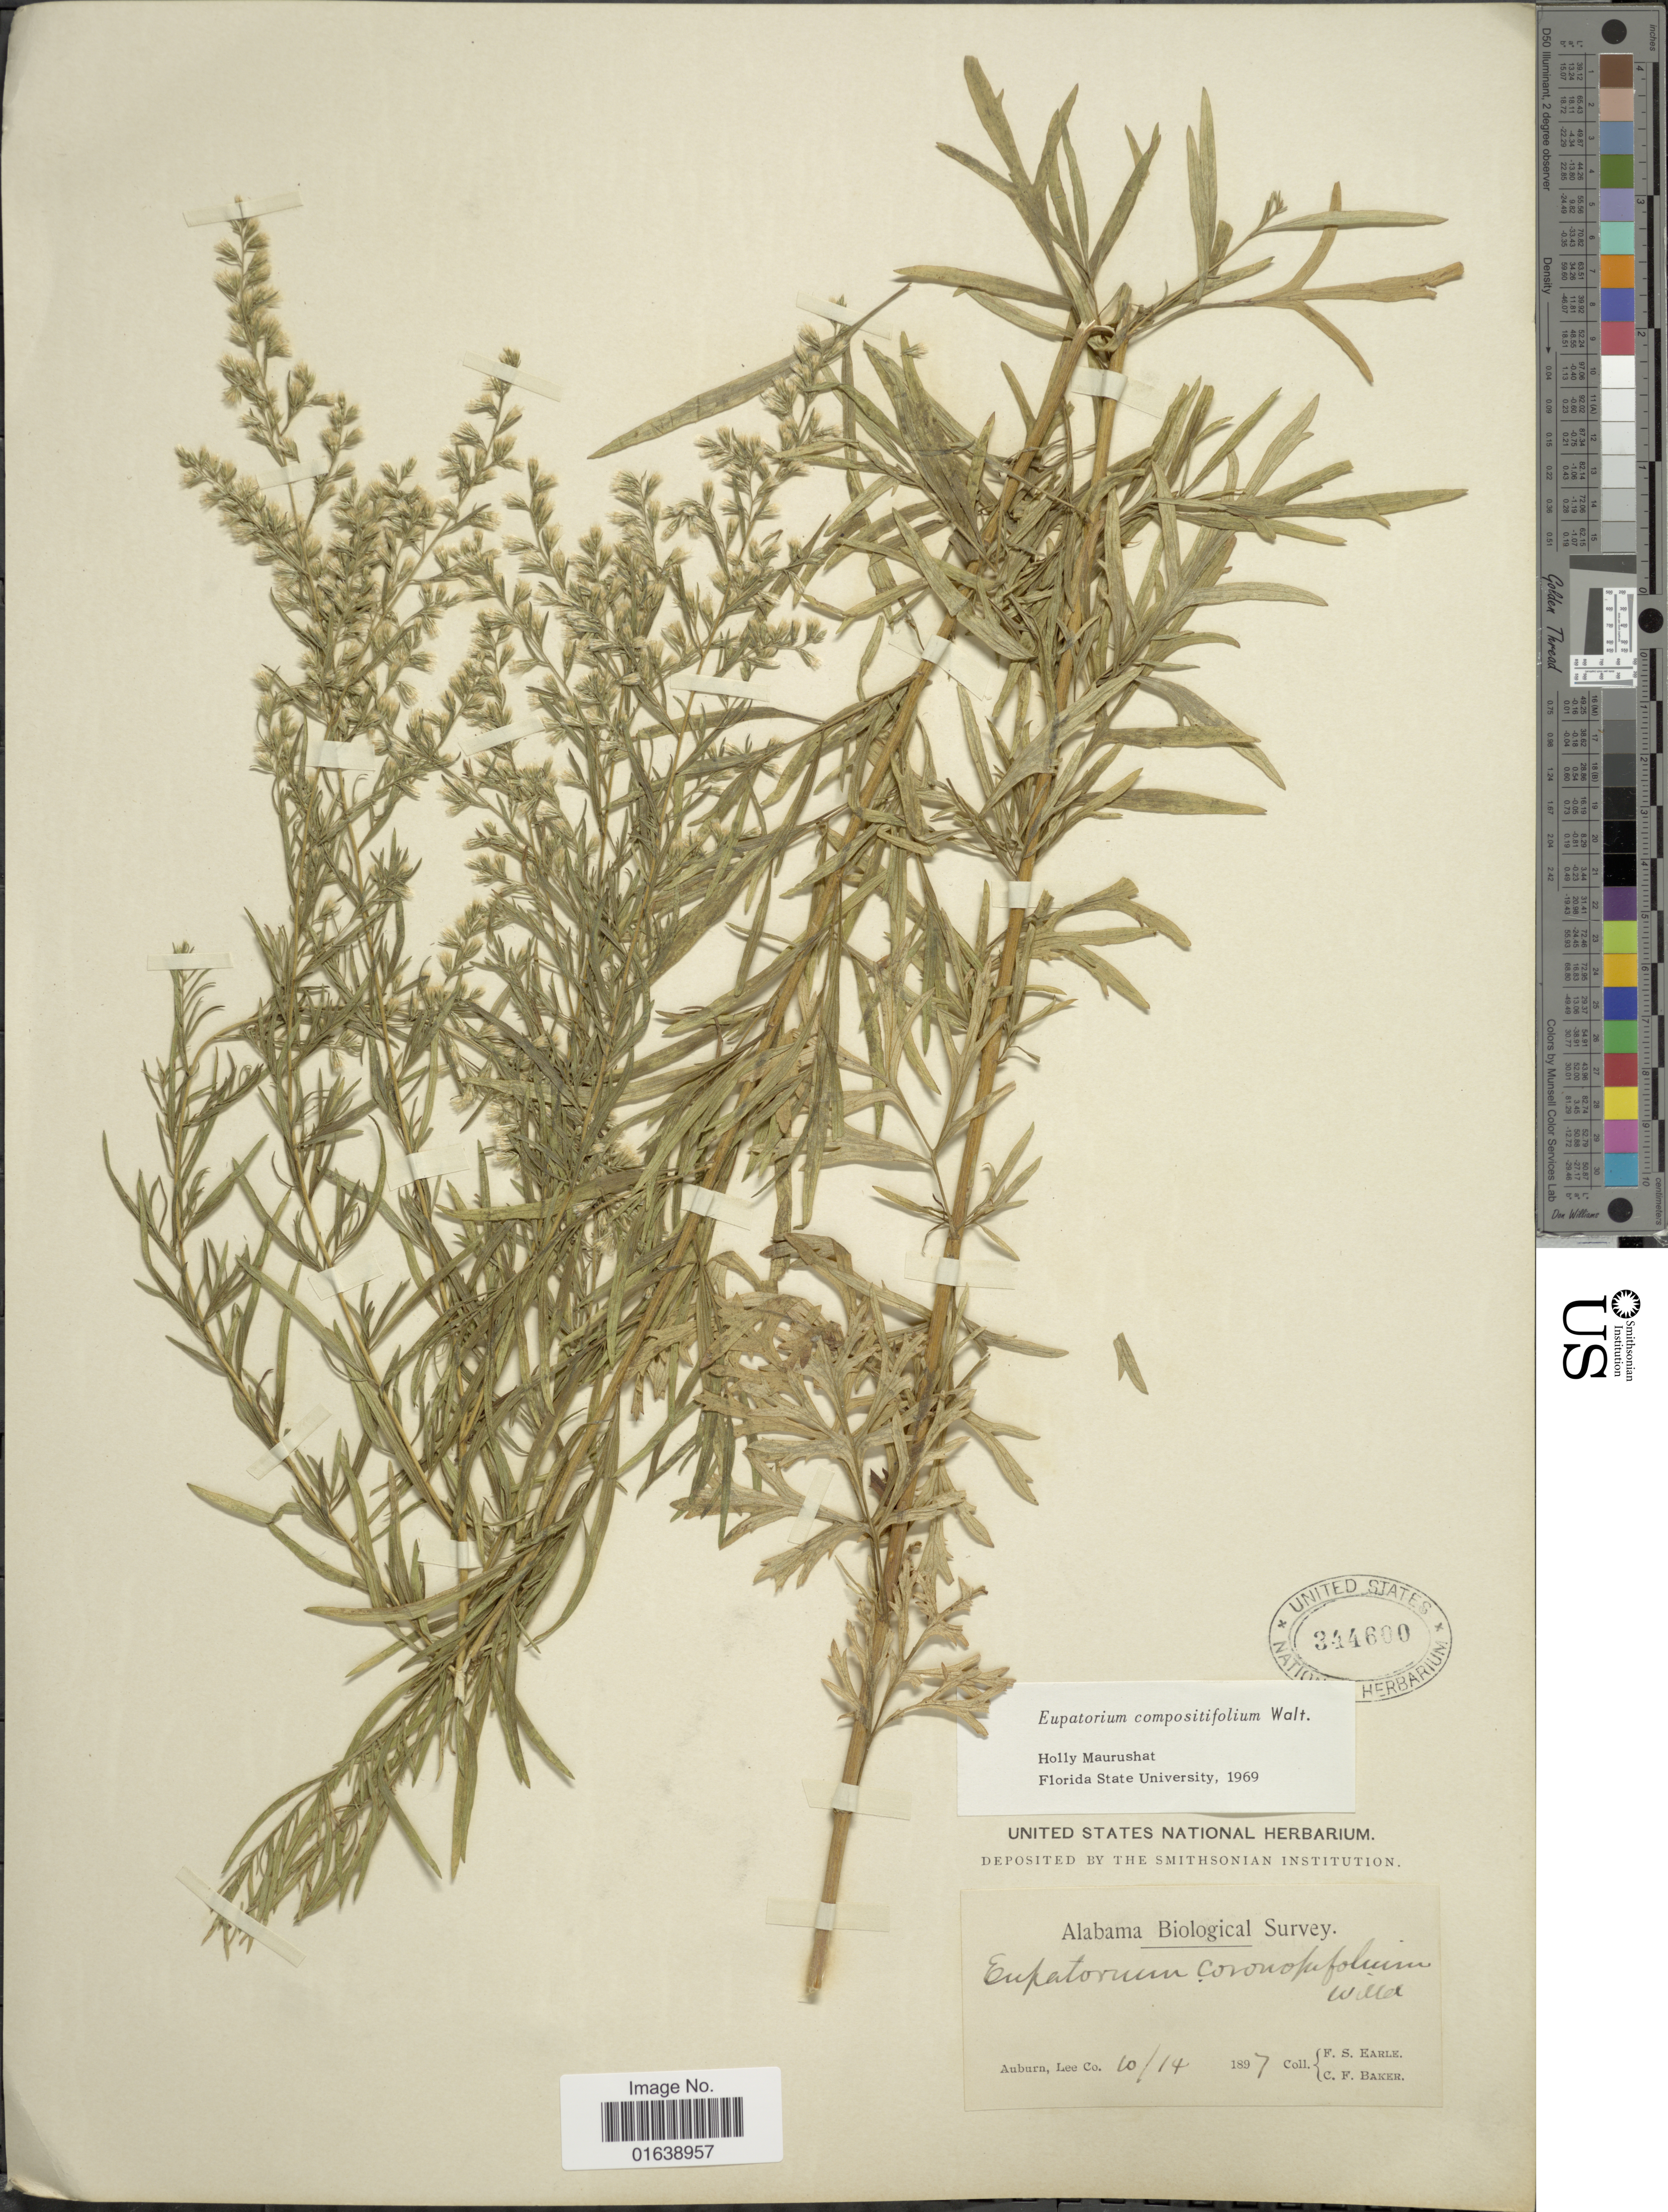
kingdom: Plantae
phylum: Tracheophyta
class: Magnoliopsida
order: Asterales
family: Asteraceae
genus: Eupatorium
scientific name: Eupatorium compositifolium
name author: Walter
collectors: F. S. Earle & C. F. Baker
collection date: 1897-10-14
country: United States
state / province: Alabama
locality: Alabama. Auburn, Lee Co.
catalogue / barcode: US 344600